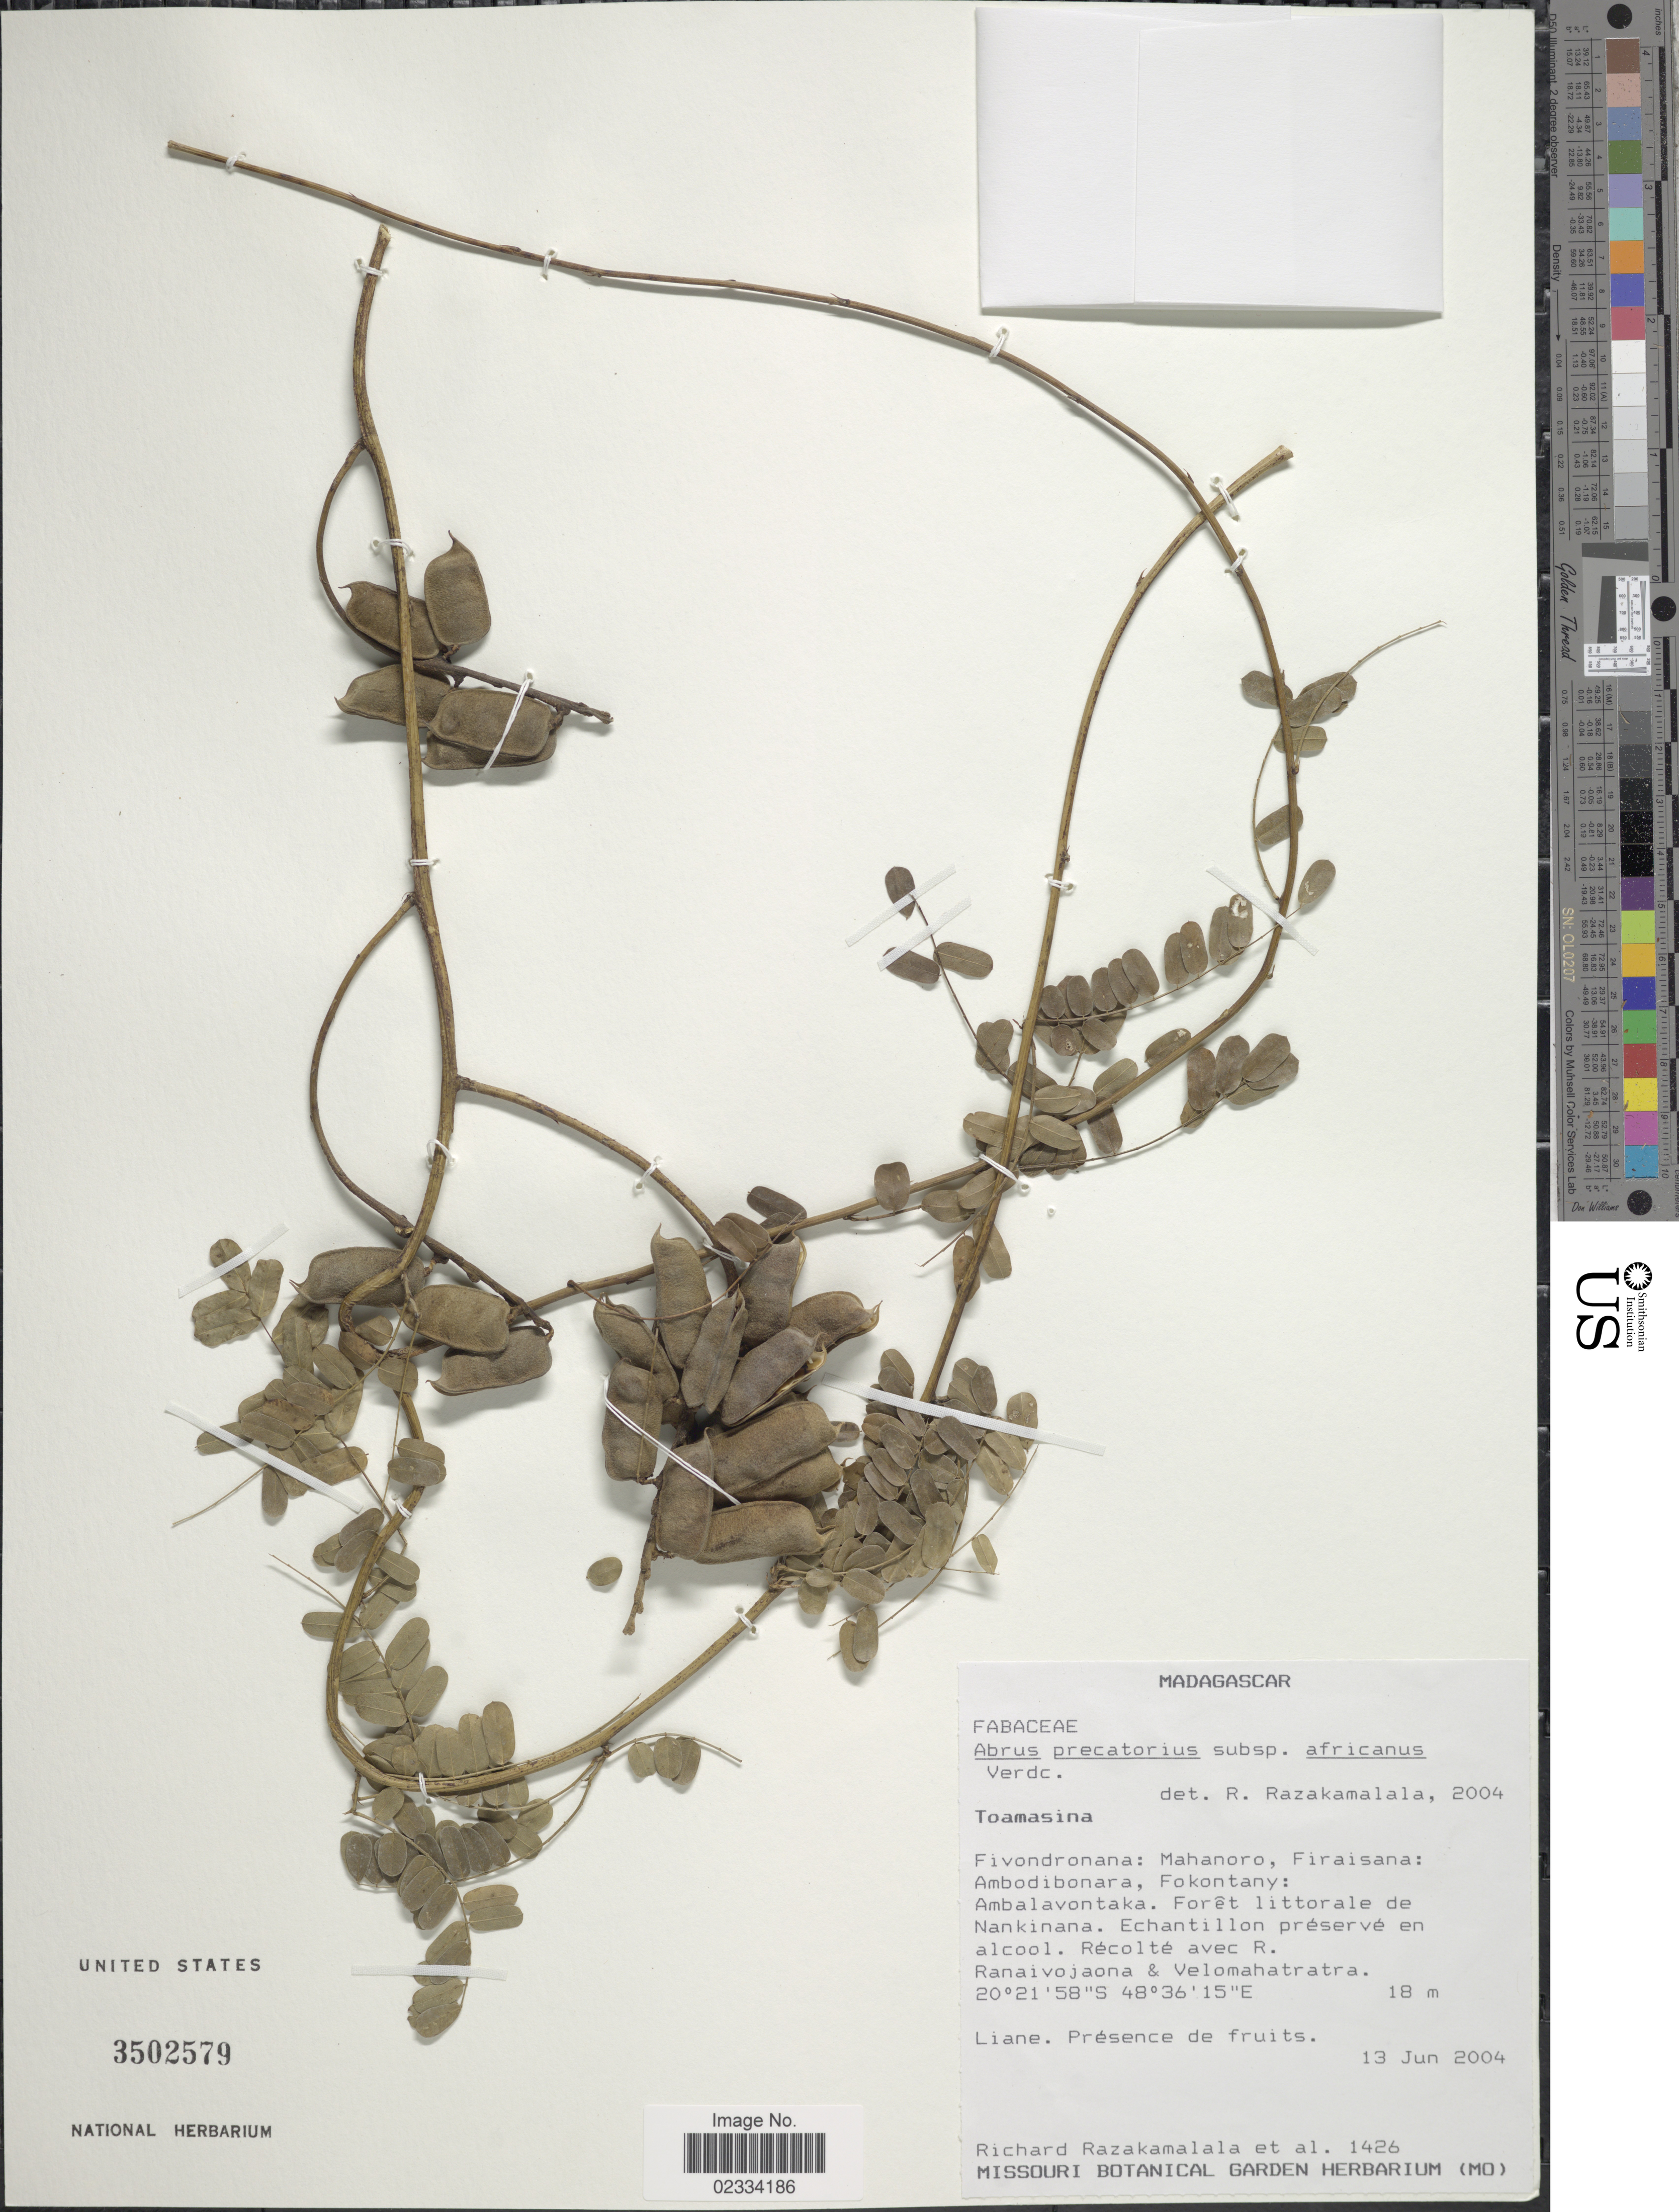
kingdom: Plantae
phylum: Tracheophyta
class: Magnoliopsida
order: Fabales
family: Fabaceae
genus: Abrus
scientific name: Abrus precatorius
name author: L.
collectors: R. Razakamalala & et al.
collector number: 1426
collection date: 2004-06-13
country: Madagascar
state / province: Atsinanana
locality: Fivondronana: Mahanoro, Firaisana: Ambodibonara, Fokontany: Ambalavontaka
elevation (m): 18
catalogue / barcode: US 3502579